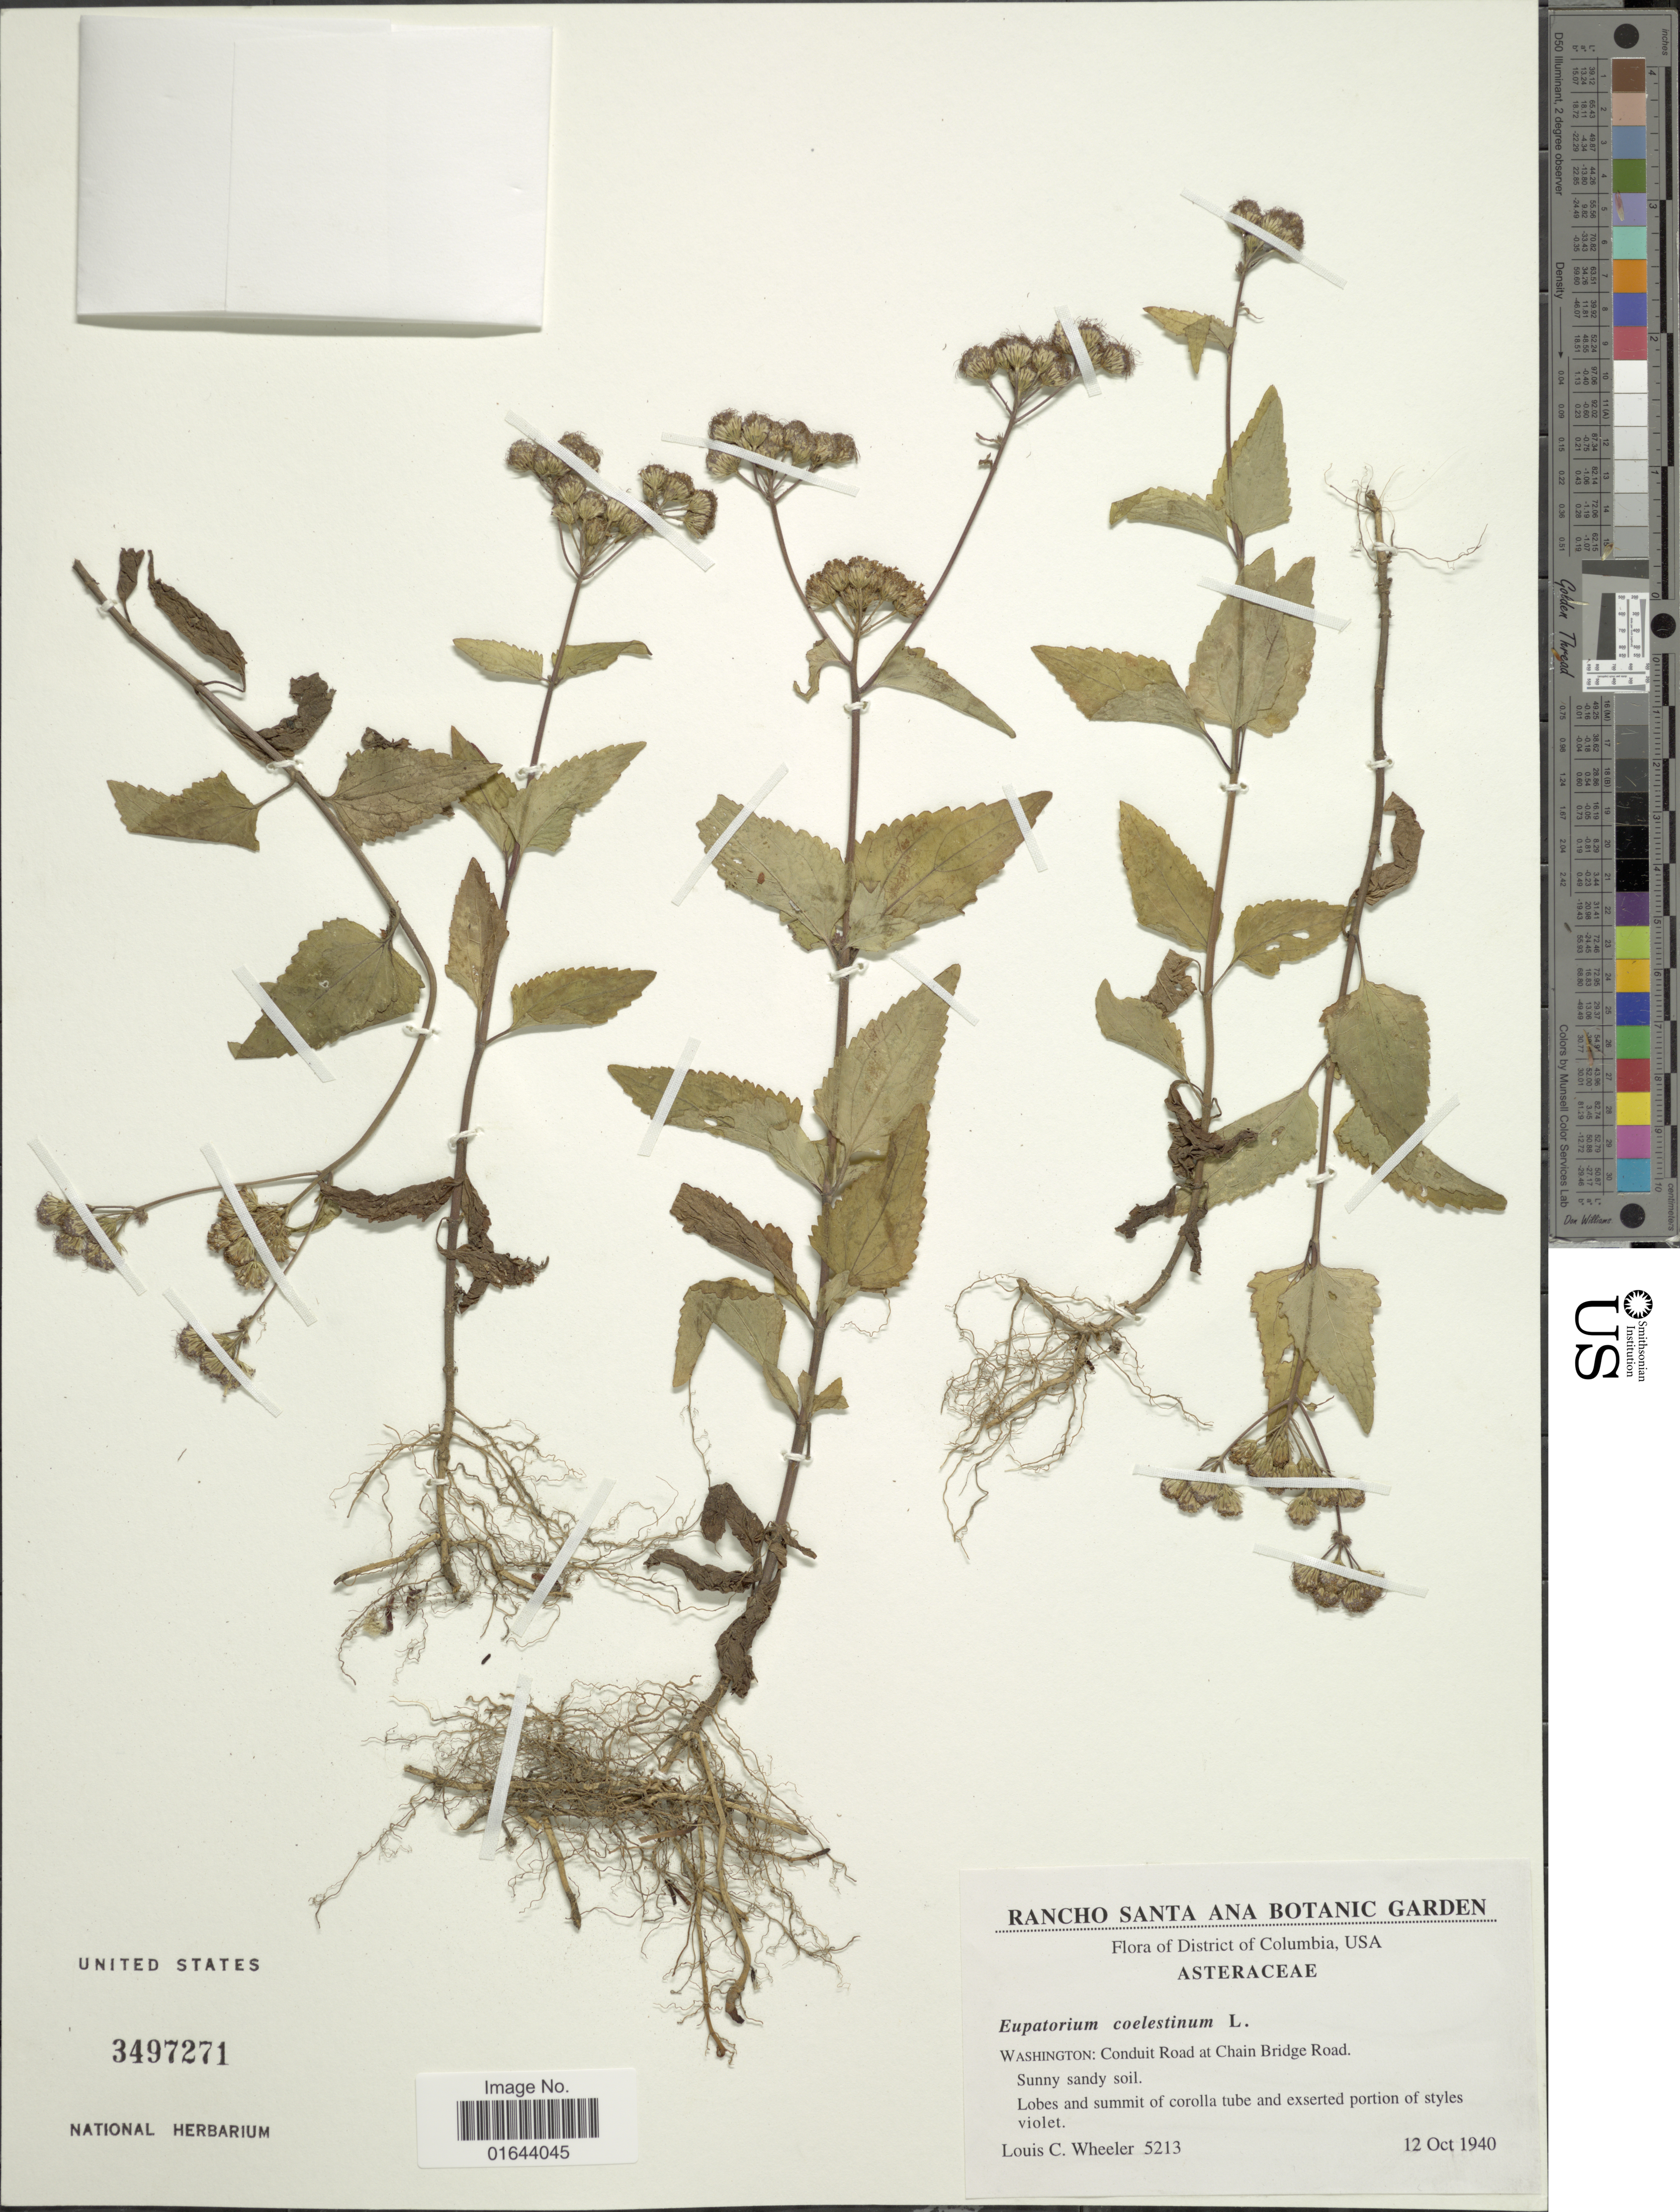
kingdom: Plantae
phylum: Tracheophyta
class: Magnoliopsida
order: Asterales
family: Asteraceae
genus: Conoclinium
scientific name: Conoclinium coelestinum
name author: (L.) DC.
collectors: L. C. Wheeler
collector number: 5213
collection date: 1940-10-12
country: United States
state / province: District of Columbia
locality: District of Columbia. Washington: Conduit Road at Chain Bridge Road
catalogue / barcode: US 3497271